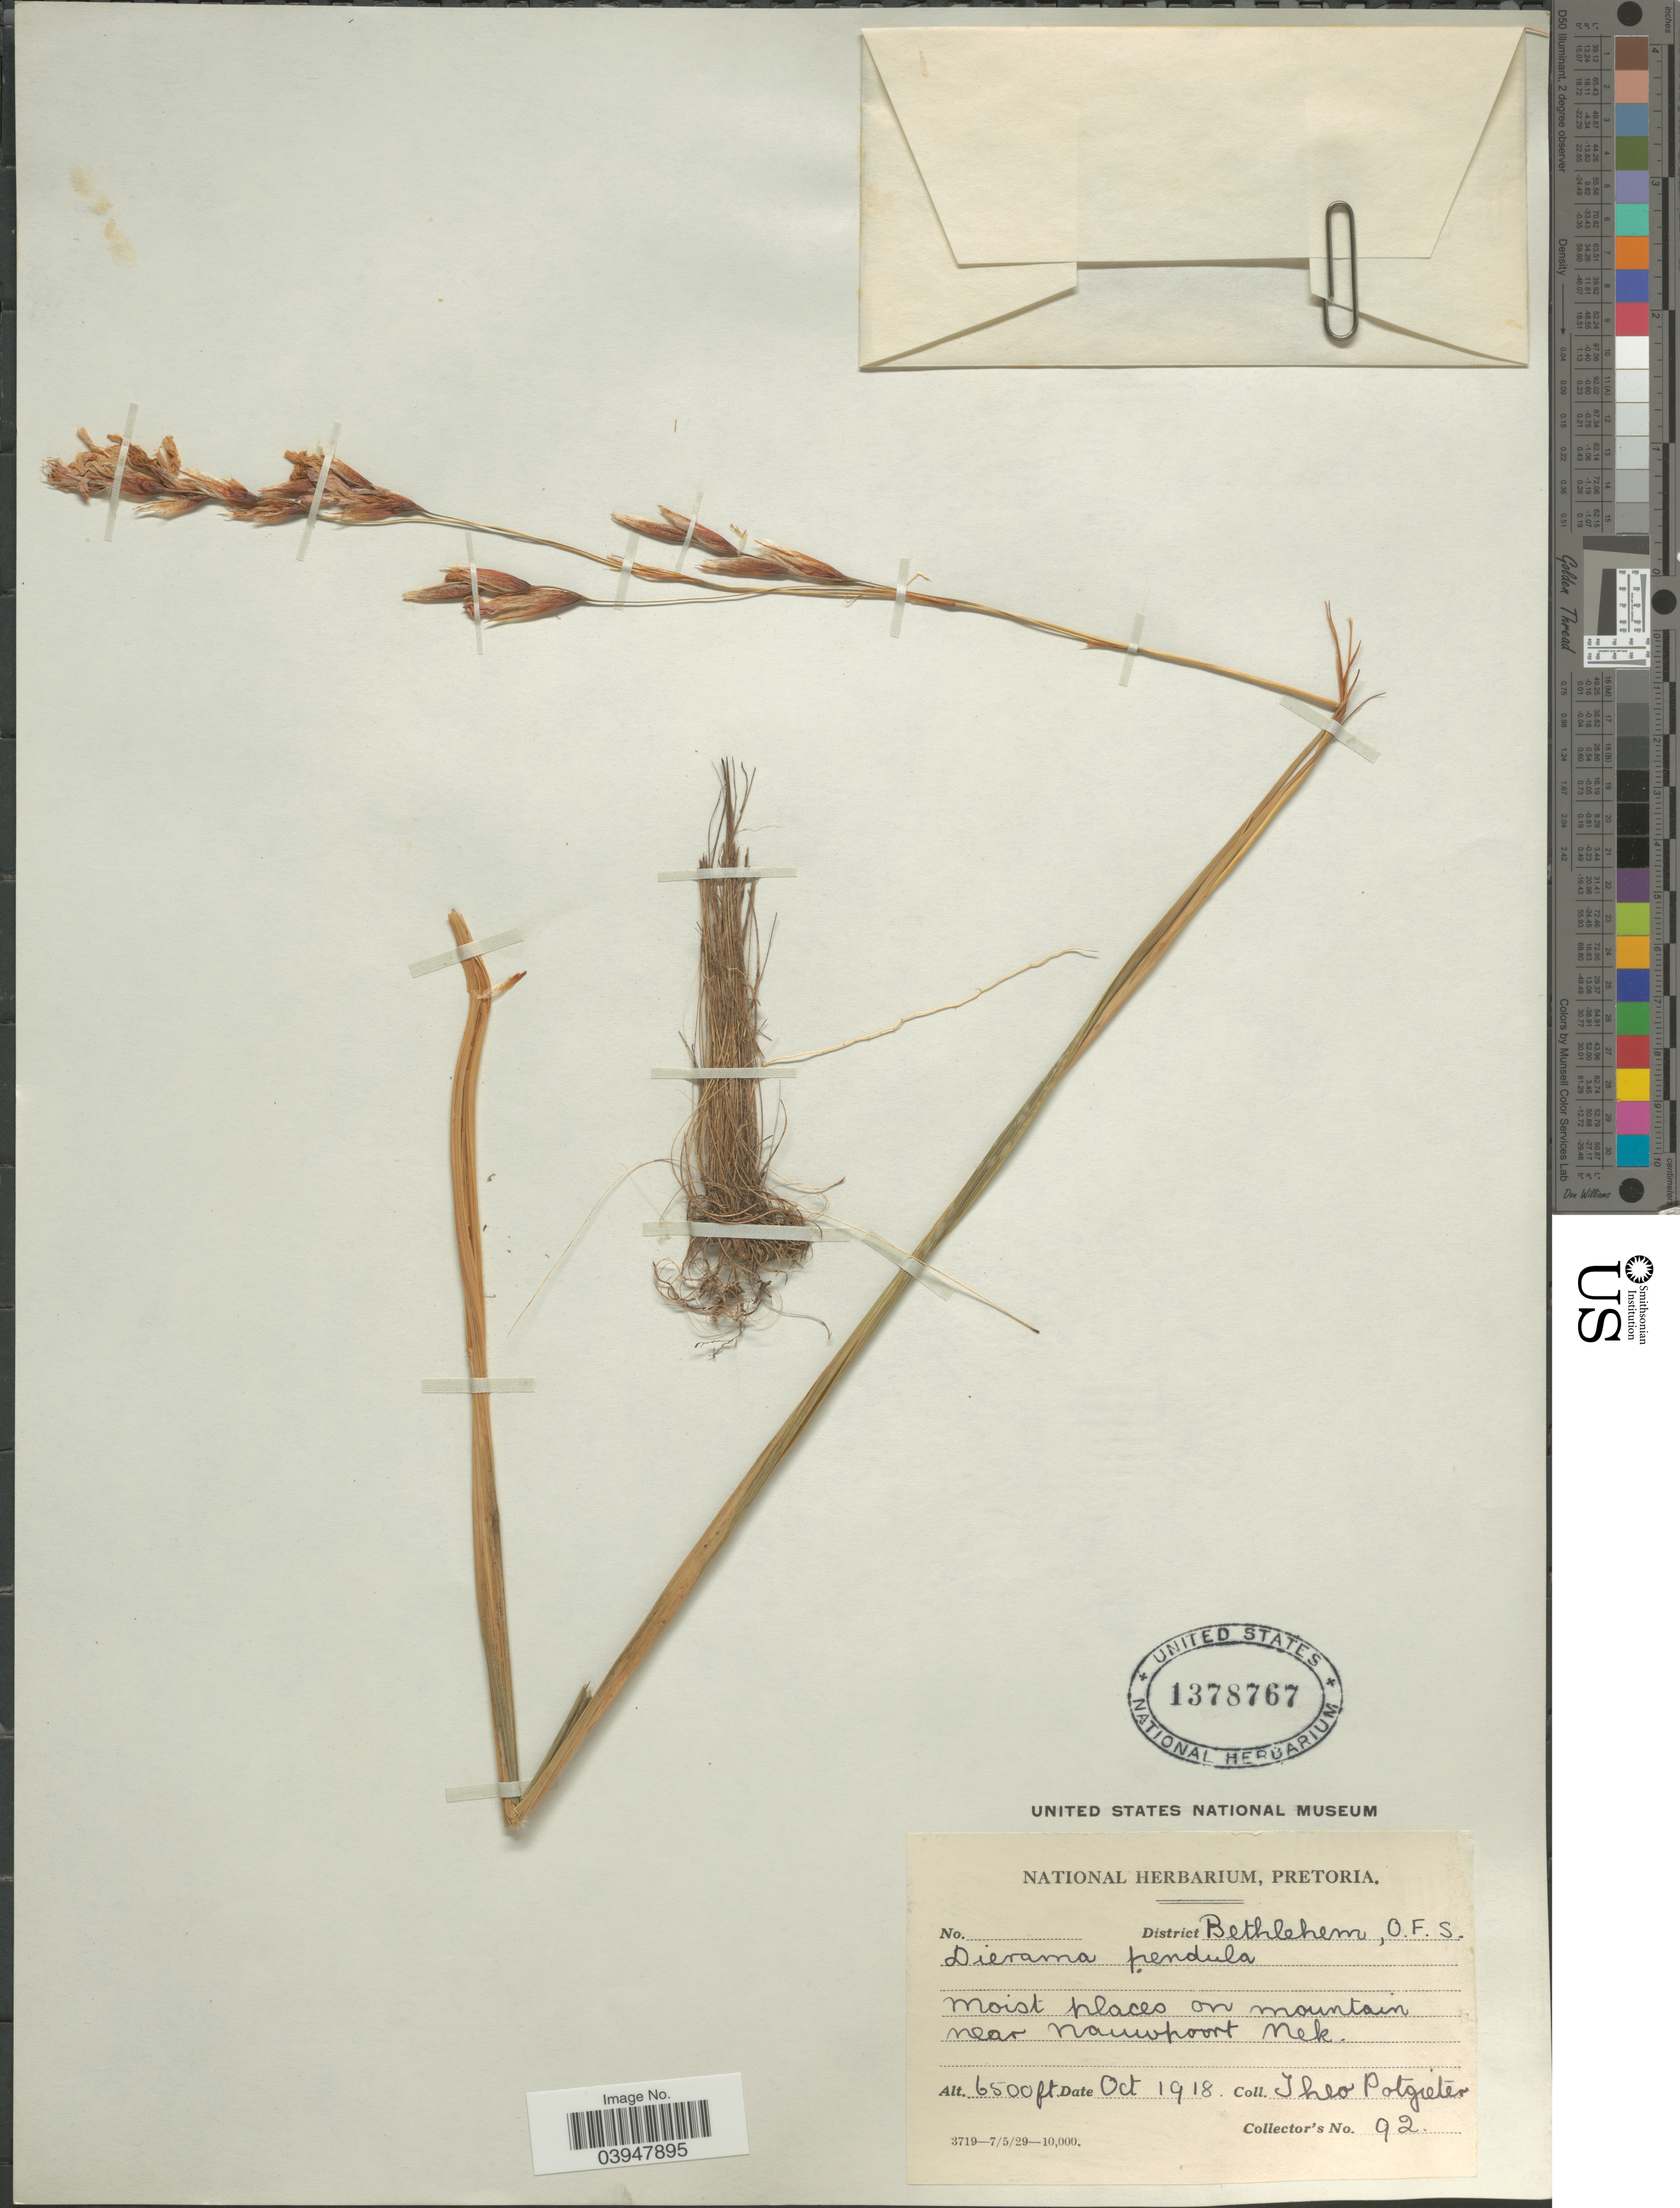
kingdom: Plantae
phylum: Tracheophyta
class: Liliopsida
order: Asparagales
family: Iridaceae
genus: Dierama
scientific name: Dierama pendulum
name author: Baker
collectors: T. Potgieter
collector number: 92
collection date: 1918-10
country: South Africa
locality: District Bethlehem, O.F.S. Moist places on mountain near Nauwpoort Nek.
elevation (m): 1981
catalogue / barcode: US 1378767